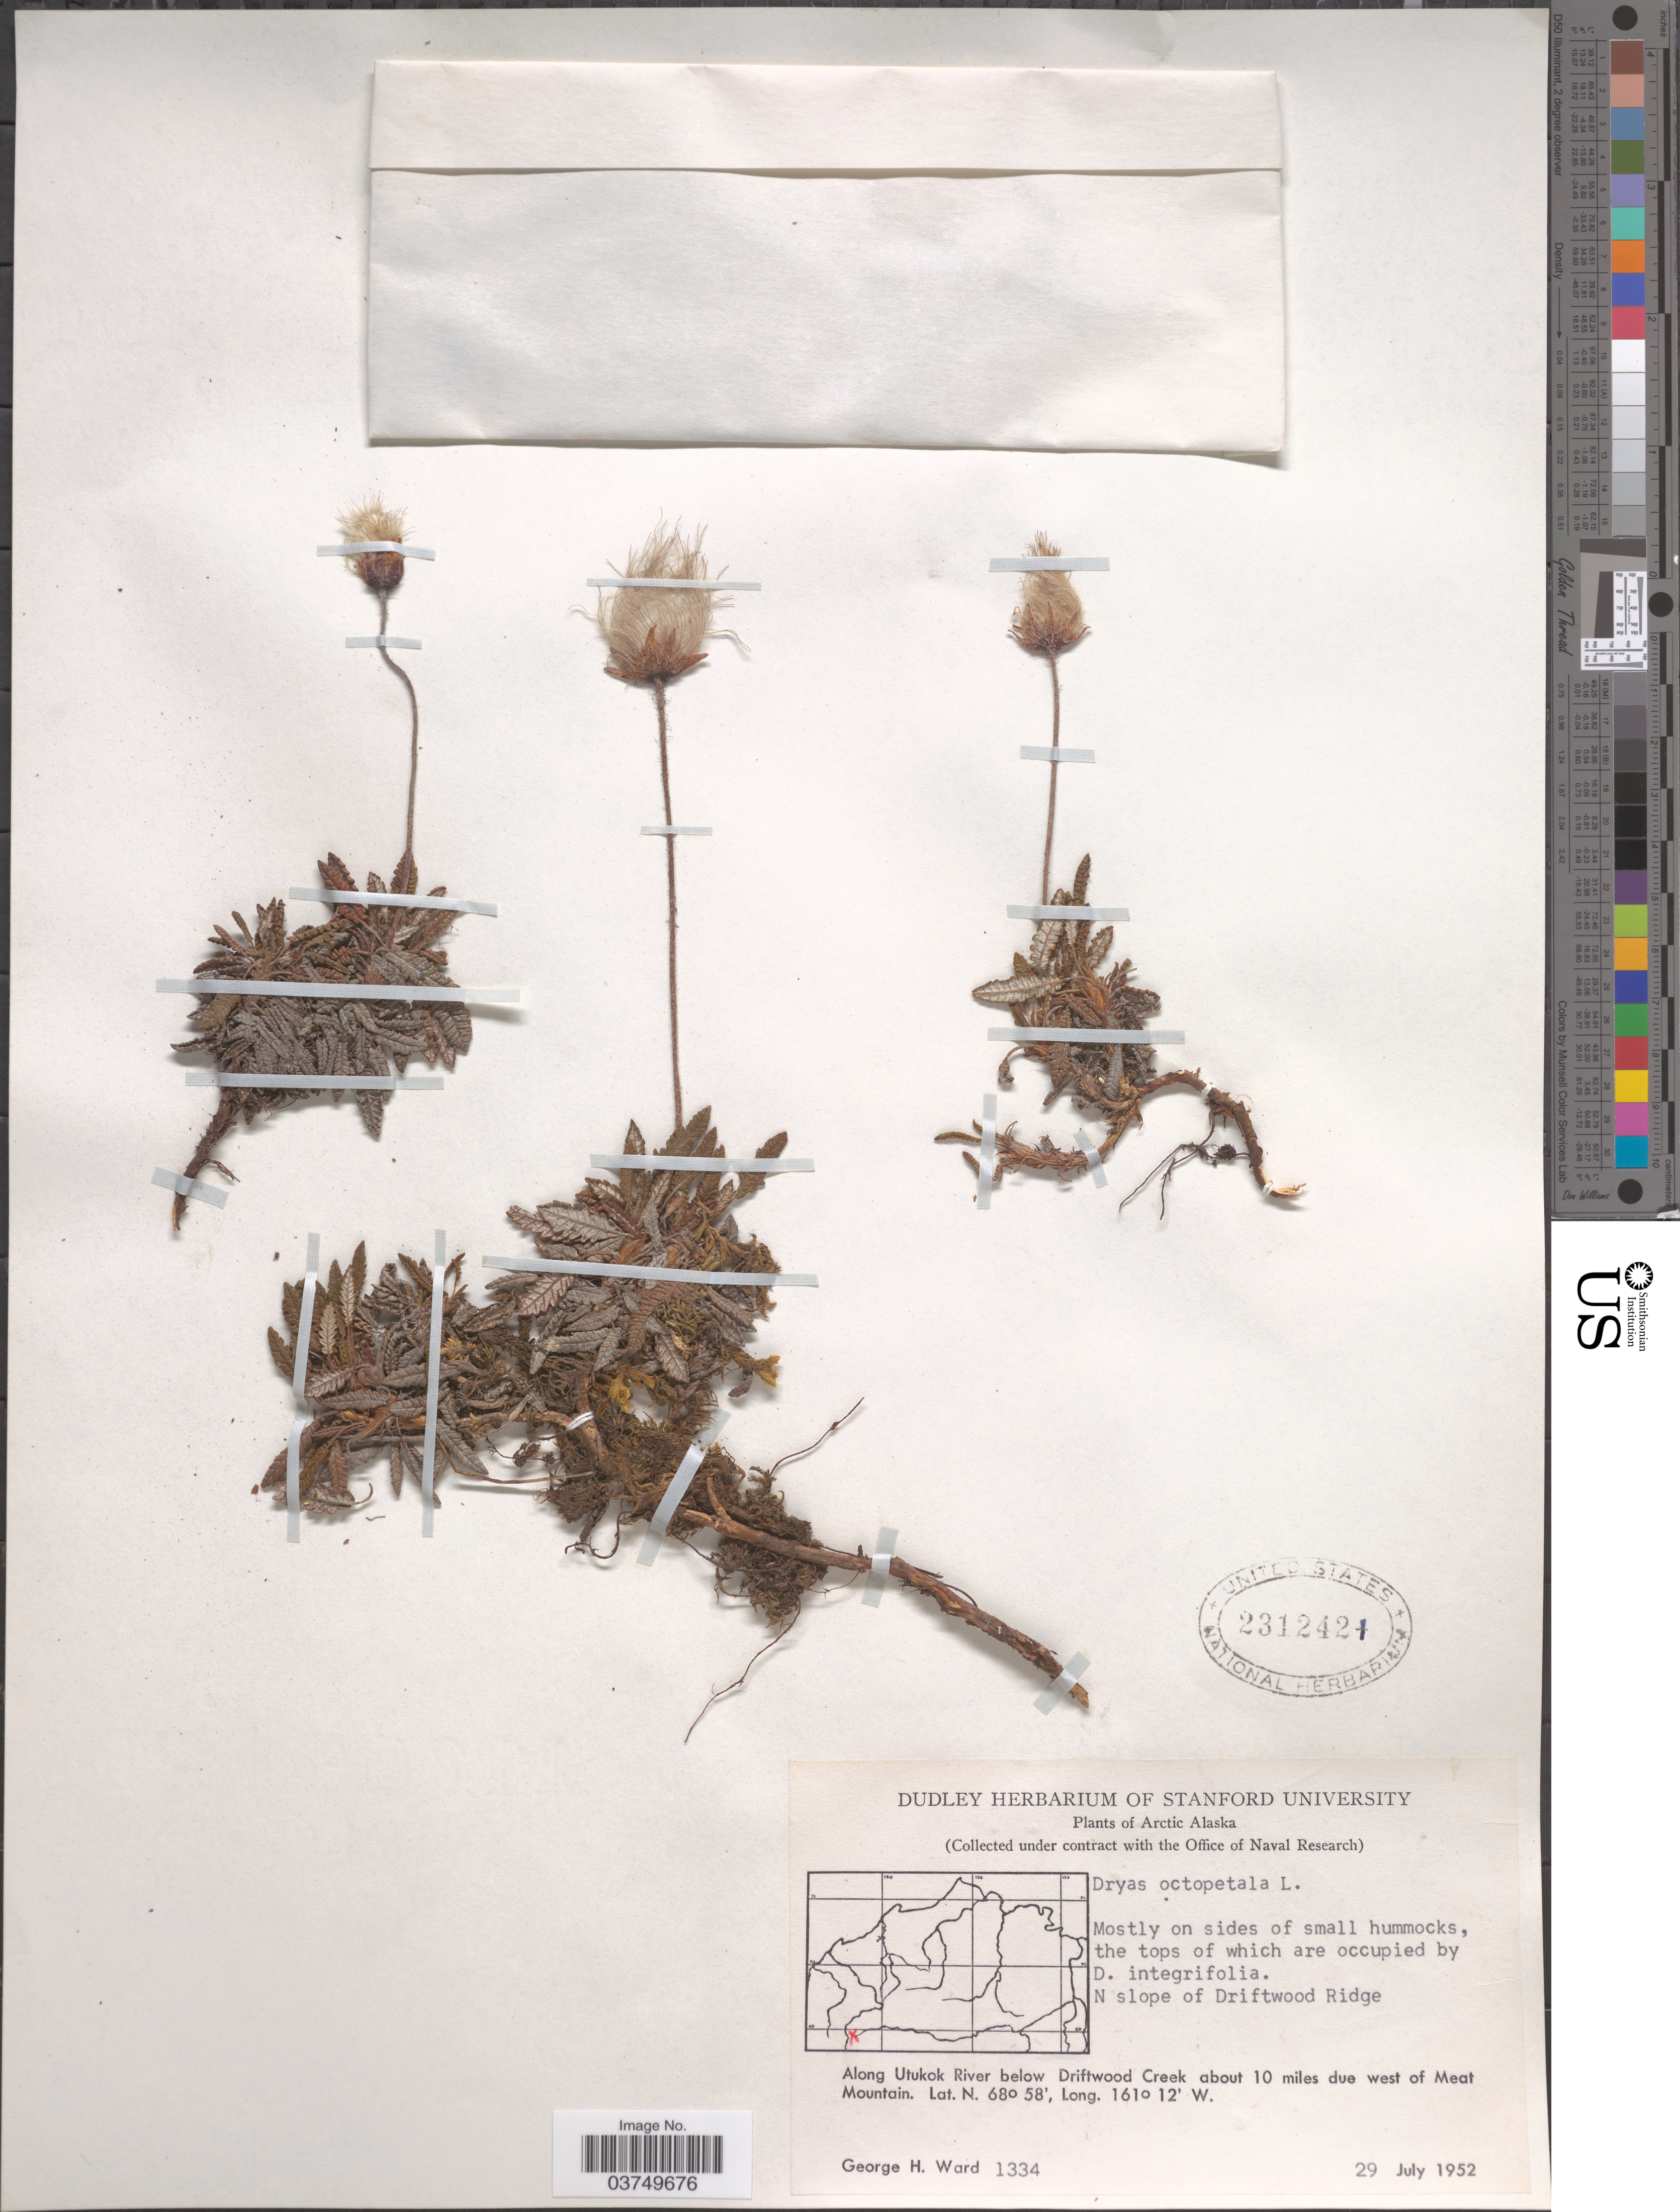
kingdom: Plantae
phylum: Tracheophyta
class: Magnoliopsida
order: Rosales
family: Rosaceae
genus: Dryas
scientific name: Dryas octopetala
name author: L.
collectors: G. H. Ward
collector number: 1334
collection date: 1952-07-29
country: United States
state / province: Alaska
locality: Arctic Alaska. N slope of Driftwood Ridge. Along Utukok River below Driftwood Creek about 10 miles due west of Meat Mountain.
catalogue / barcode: US 2312421